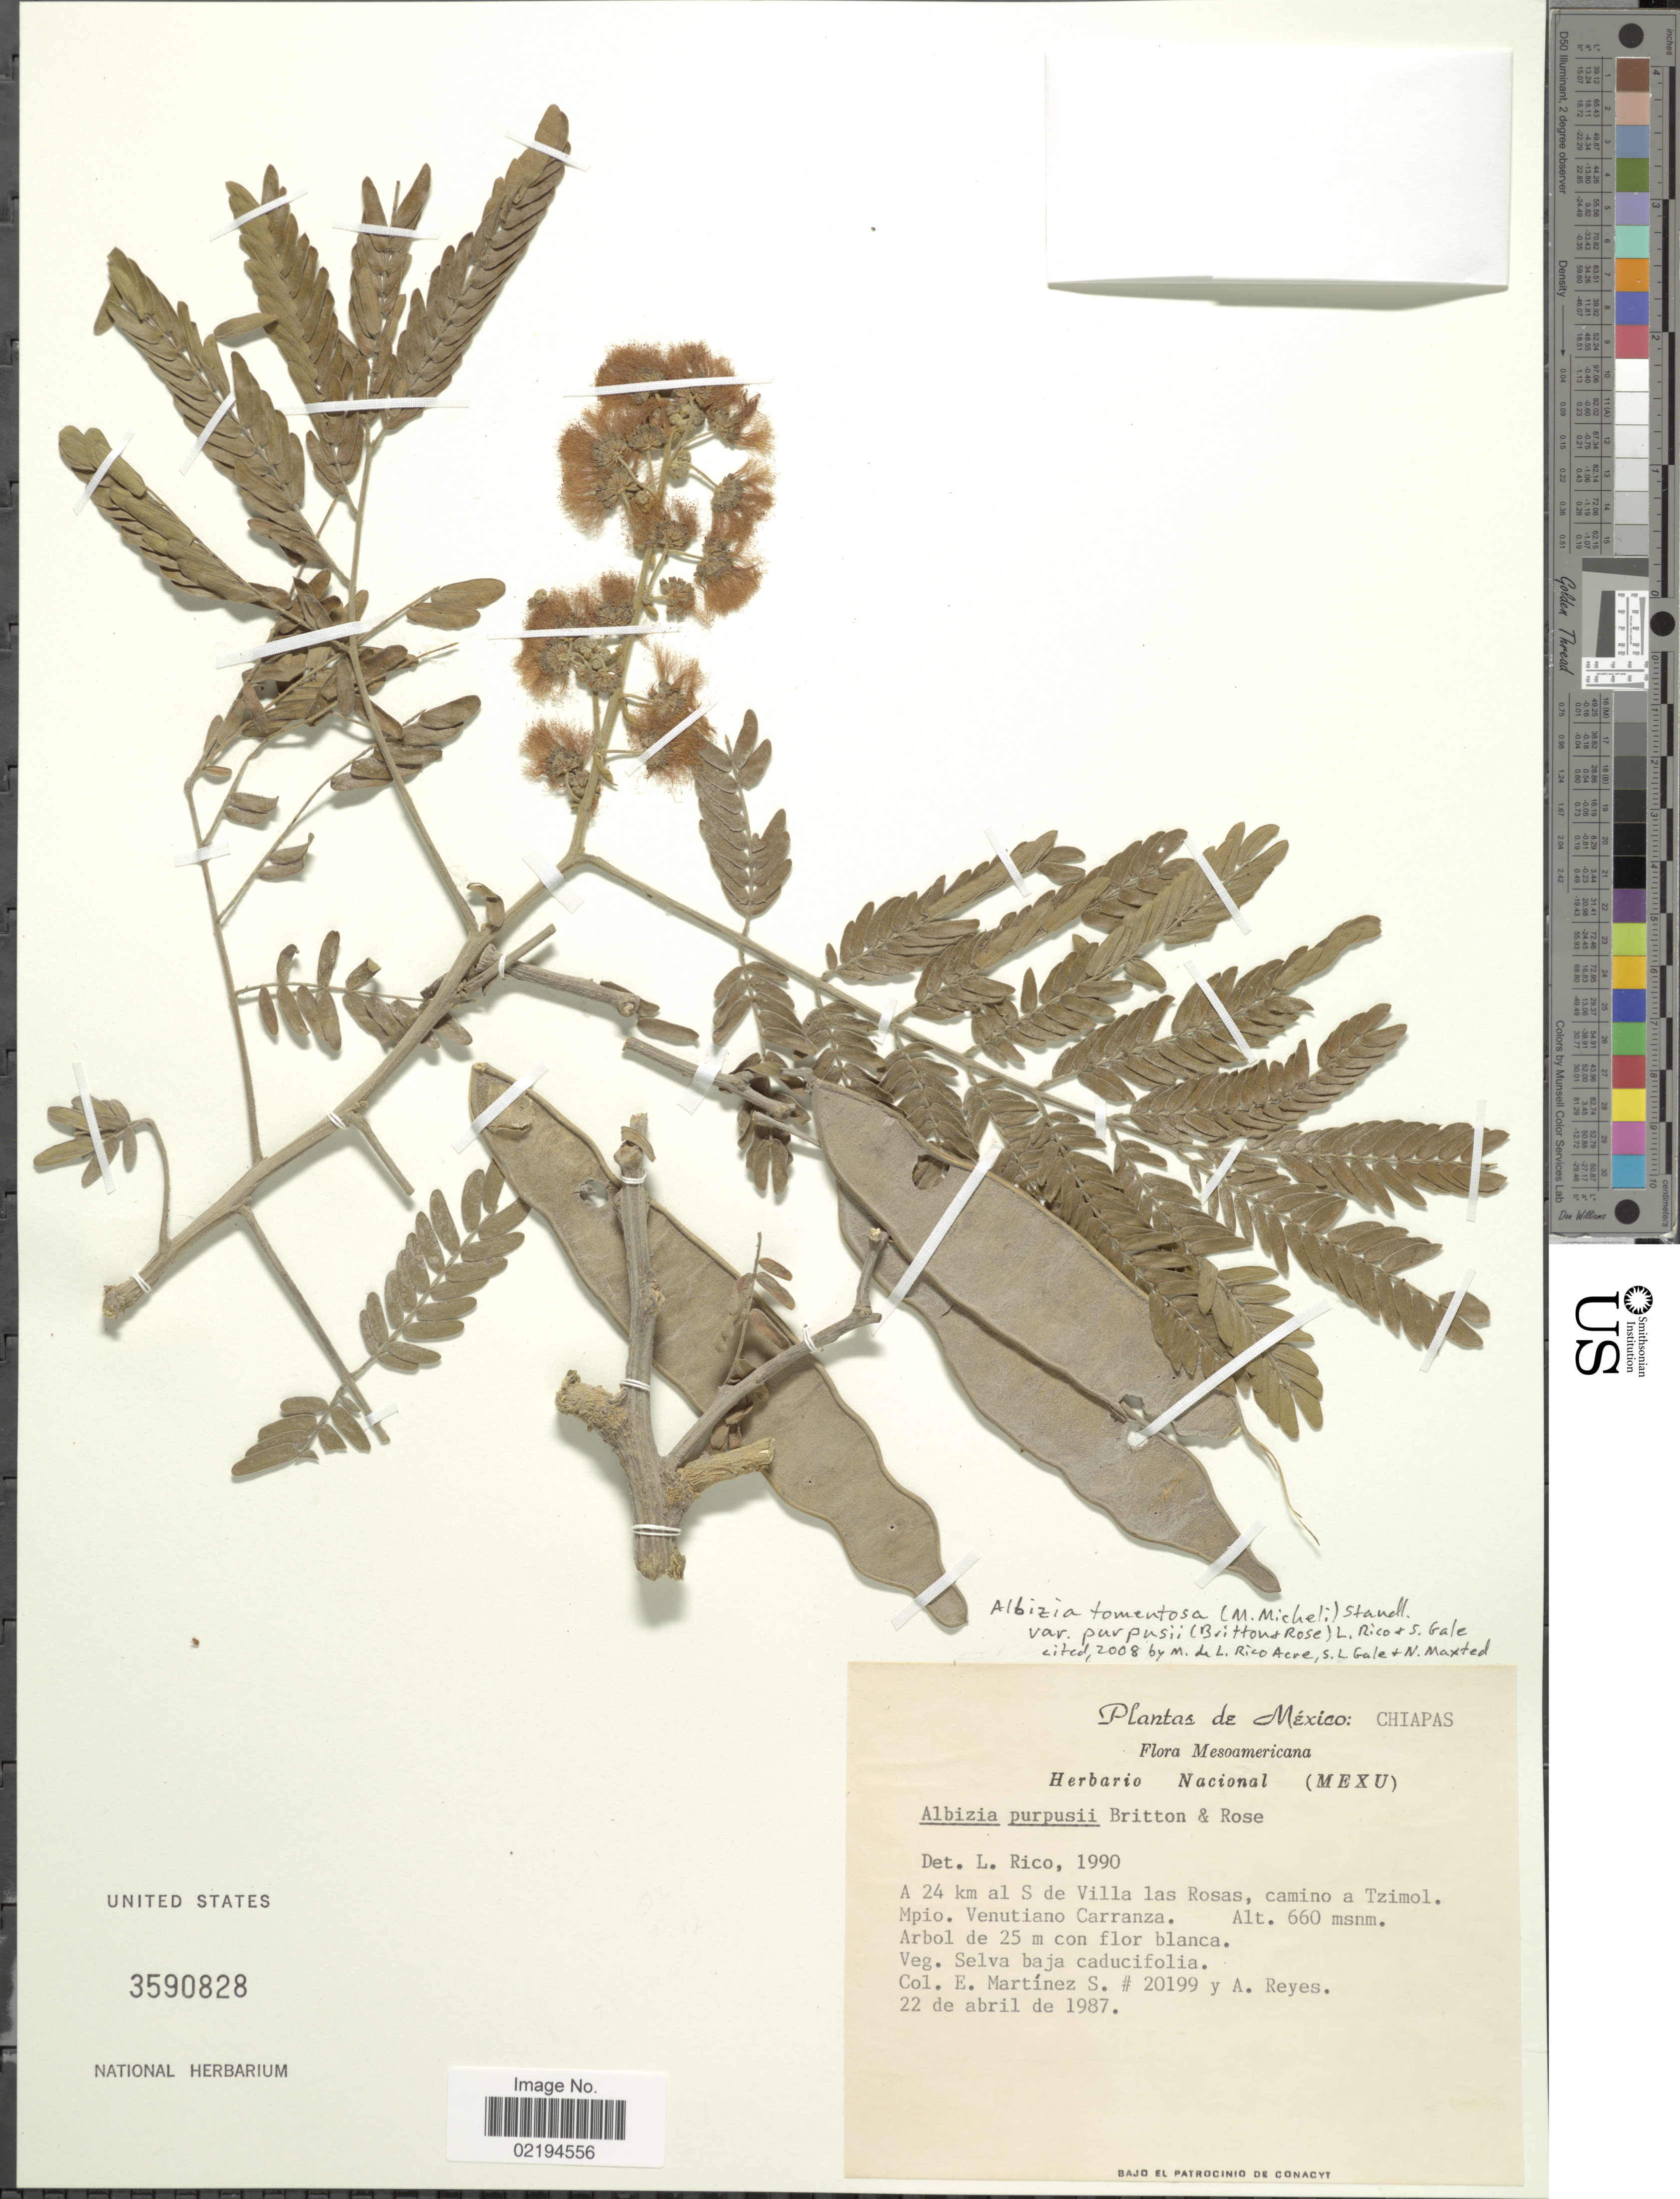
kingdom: Plantae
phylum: Tracheophyta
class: Magnoliopsida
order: Fabales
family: Fabaceae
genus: Pseudalbizzia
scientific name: Pseudalbizzia tomentosa var. purpusii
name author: (Britton & Rose) Koenen & Duno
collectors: E. M. Martínez S. & A. Reyes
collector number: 20199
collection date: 1987-04-22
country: Mexico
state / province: Chiapas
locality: A 24 km al S de Villa las Rosas, camino a Tzimol, Mpio. Venutiano Carranza.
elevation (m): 660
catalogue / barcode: US 3590828